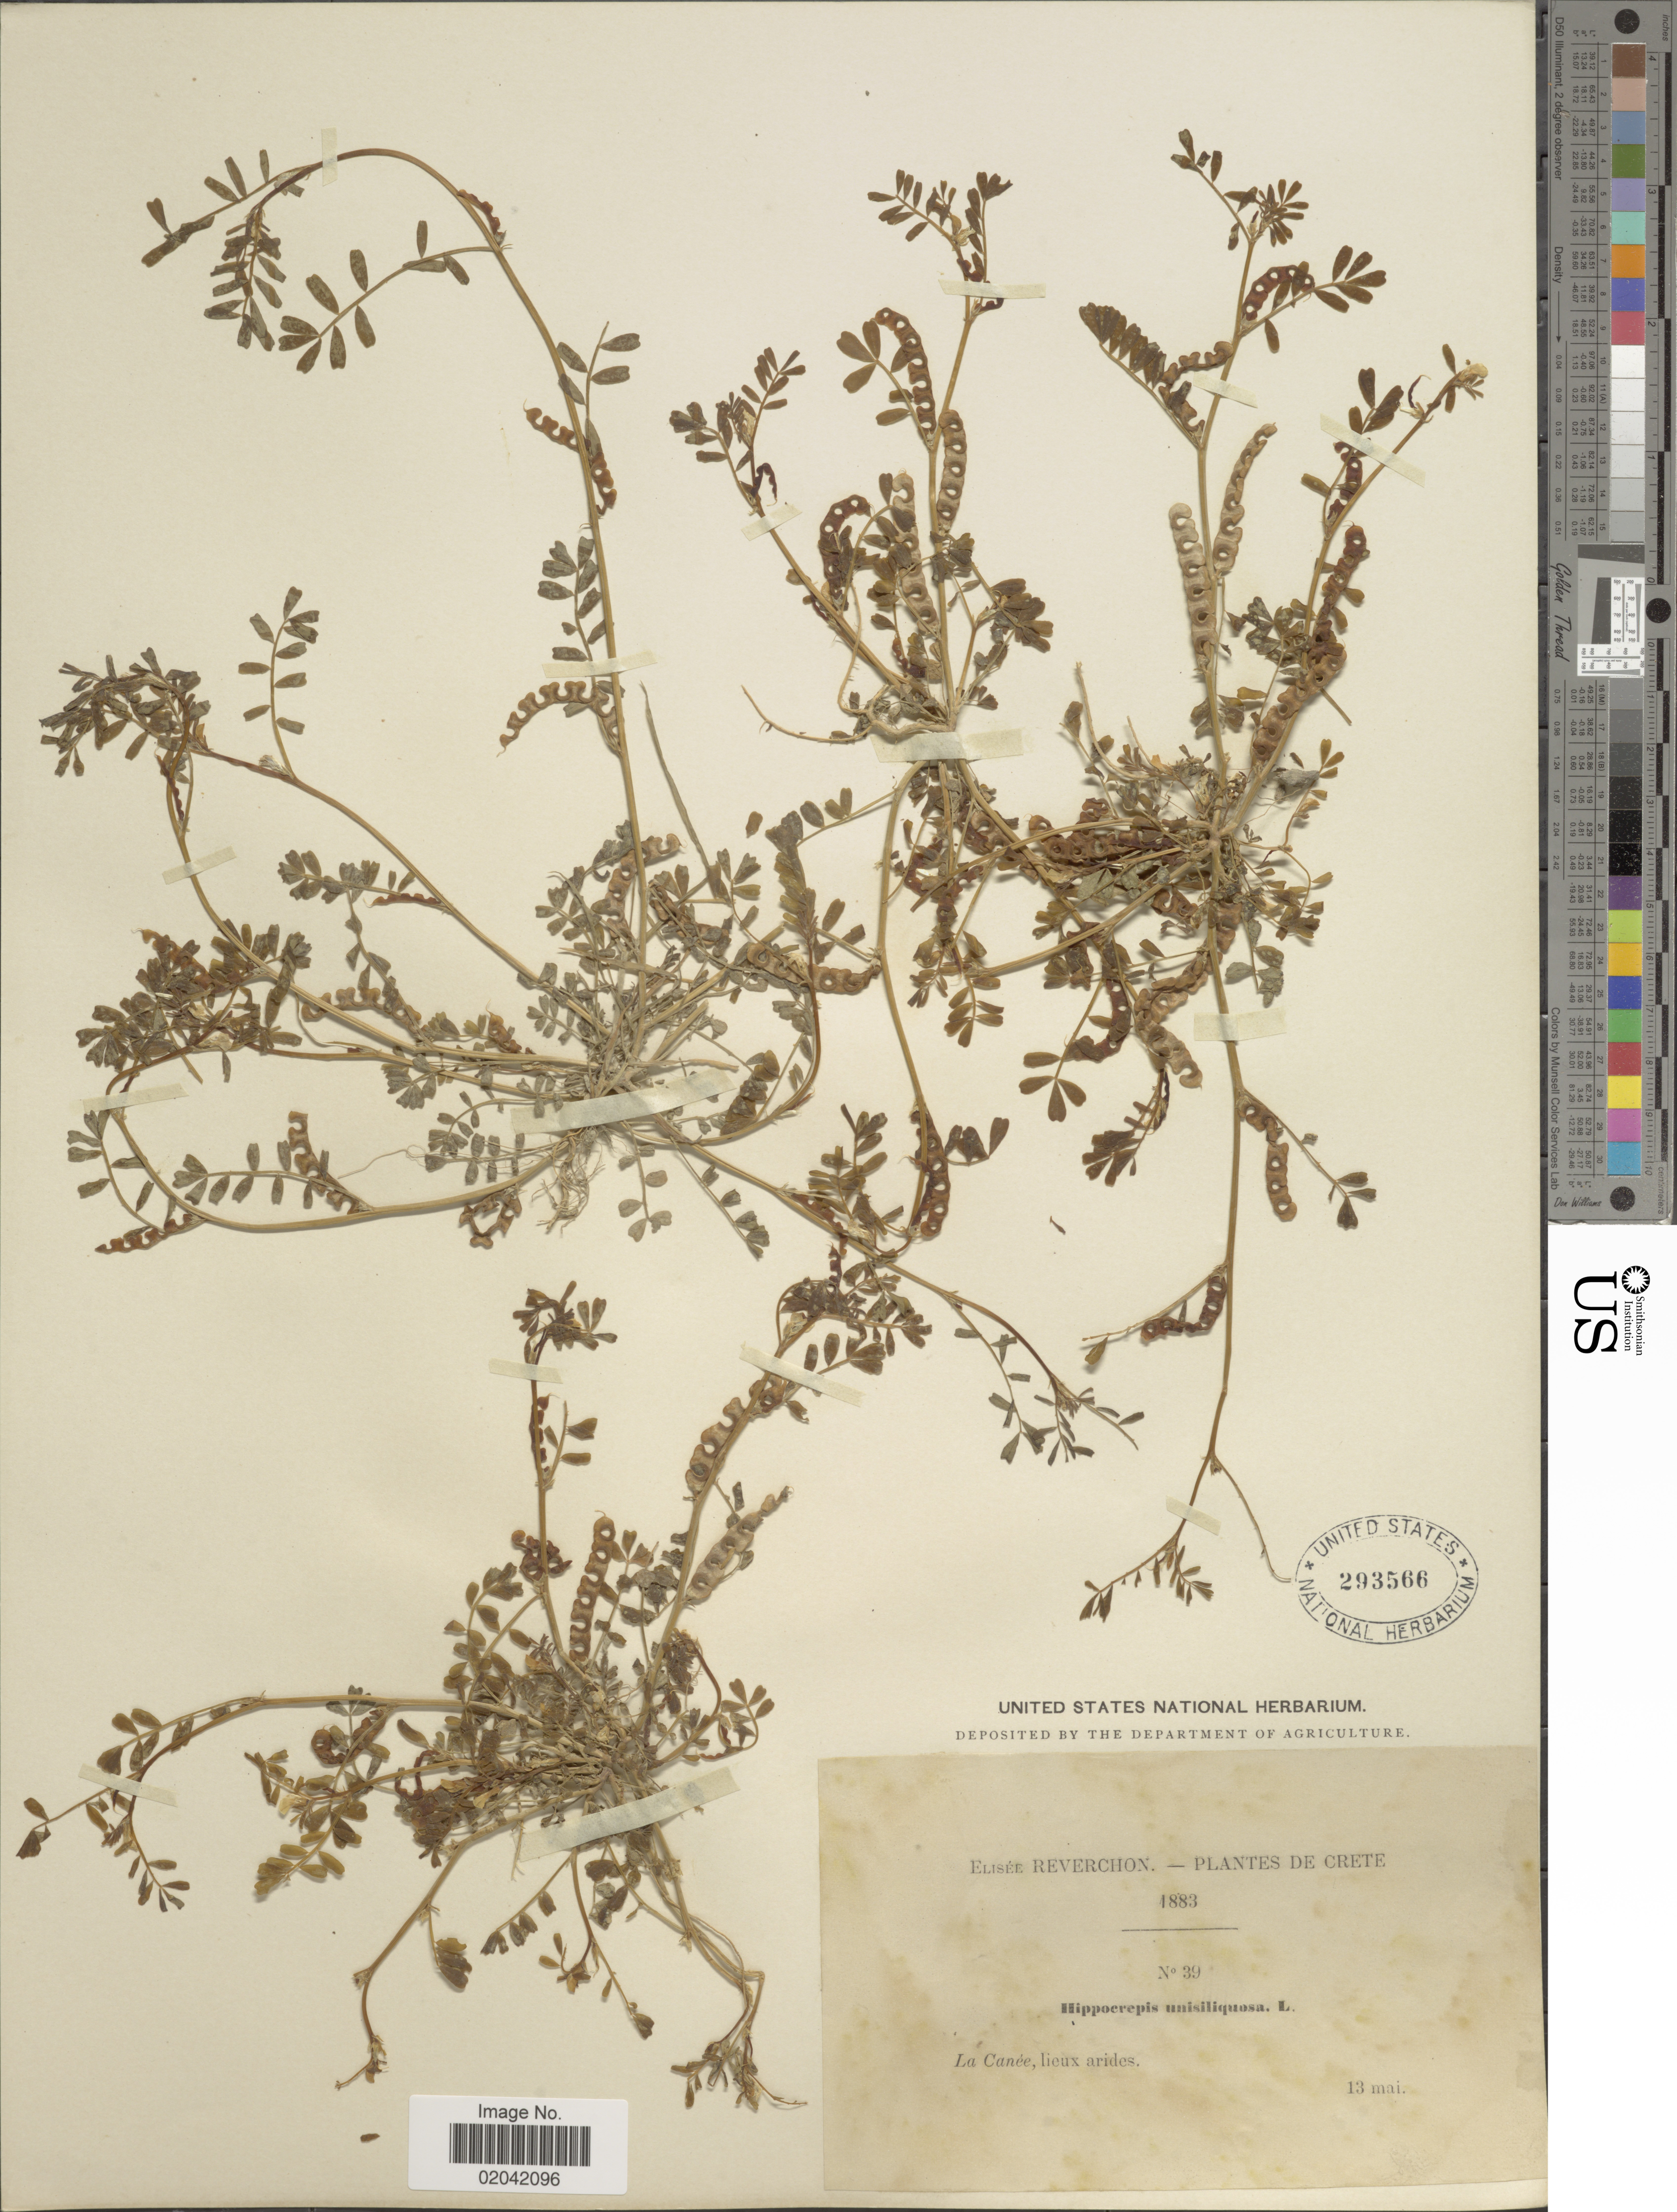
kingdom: Plantae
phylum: Tracheophyta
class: Magnoliopsida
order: Fabales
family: Fabaceae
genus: Hippocrepis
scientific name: Hippocrepis unisiliquosa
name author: L.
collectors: E. Reverchon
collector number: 39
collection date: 1883-05-13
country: Greece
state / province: Crete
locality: La Canée, lieux arides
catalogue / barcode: US 293566